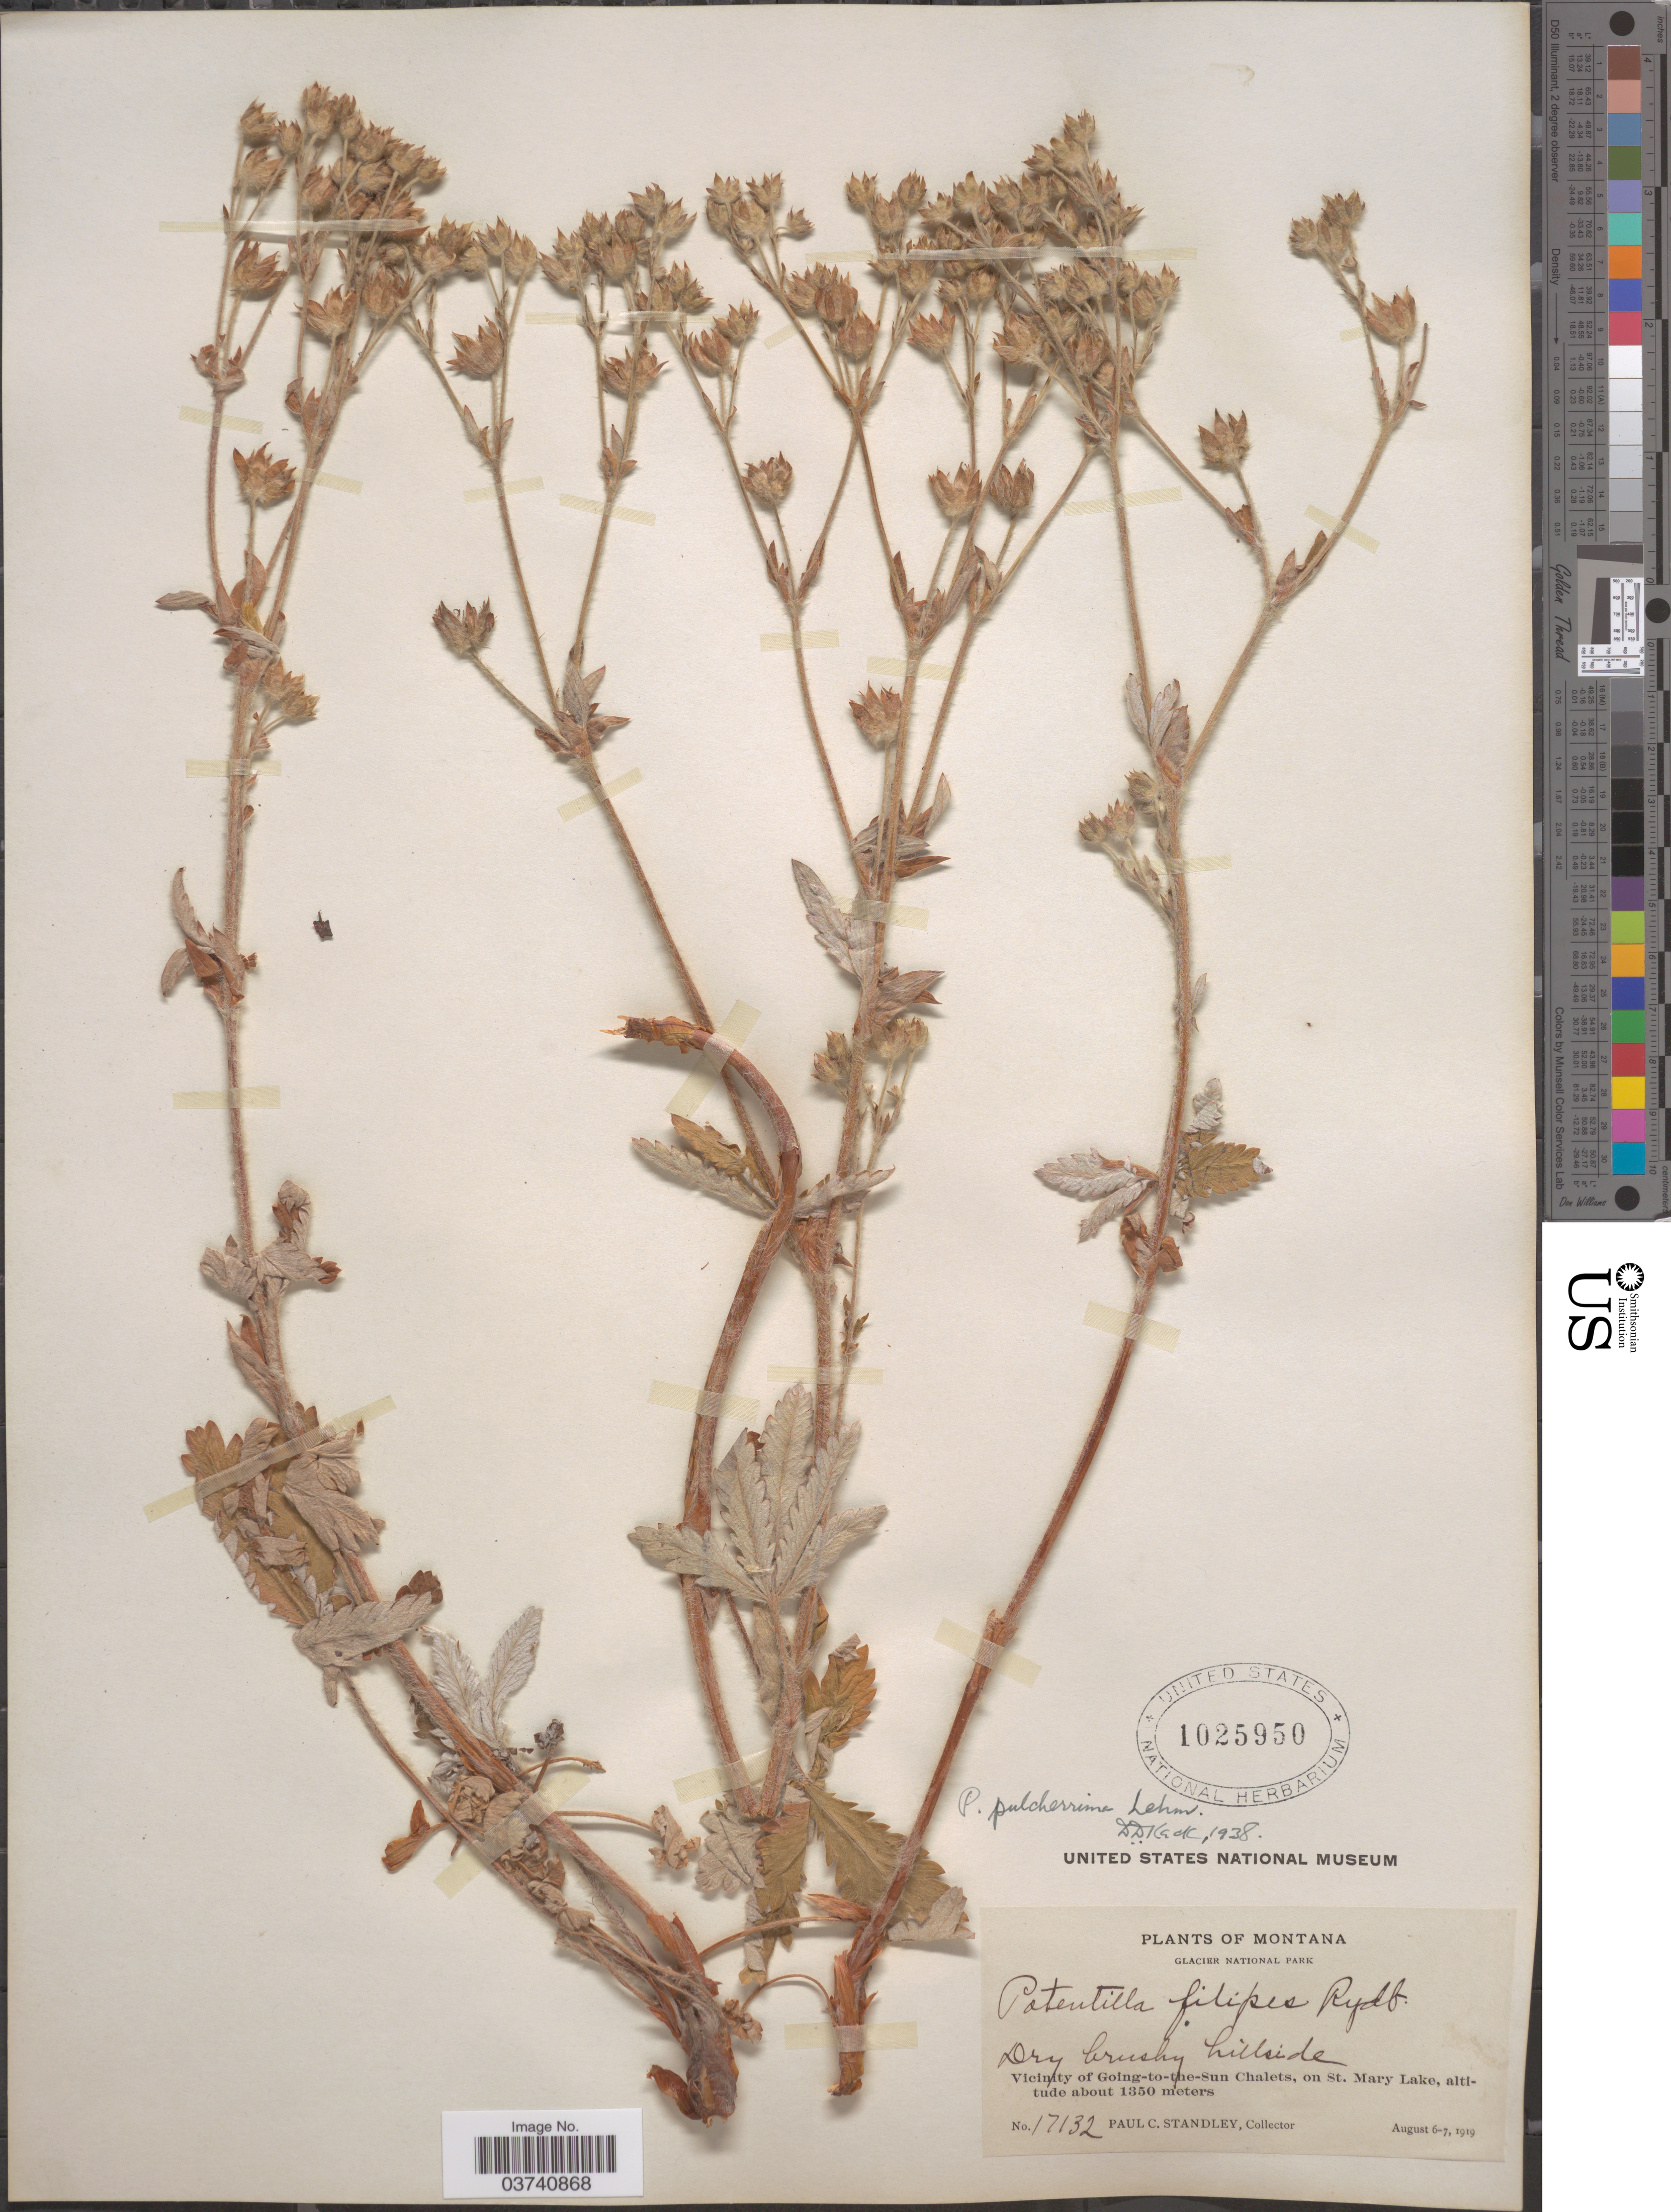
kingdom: Plantae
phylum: Tracheophyta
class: Magnoliopsida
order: Rosales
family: Rosaceae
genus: Potentilla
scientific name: Potentilla pulcherrima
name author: Lehm.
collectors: P. C. Standley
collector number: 17132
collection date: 1919-08-06/1919-08-07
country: United States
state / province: Montana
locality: Glacier National Park. Vicinity of Going-to-the-Sun Chalets, on St. Mary Lake.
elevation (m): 1350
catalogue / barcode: US 1025950